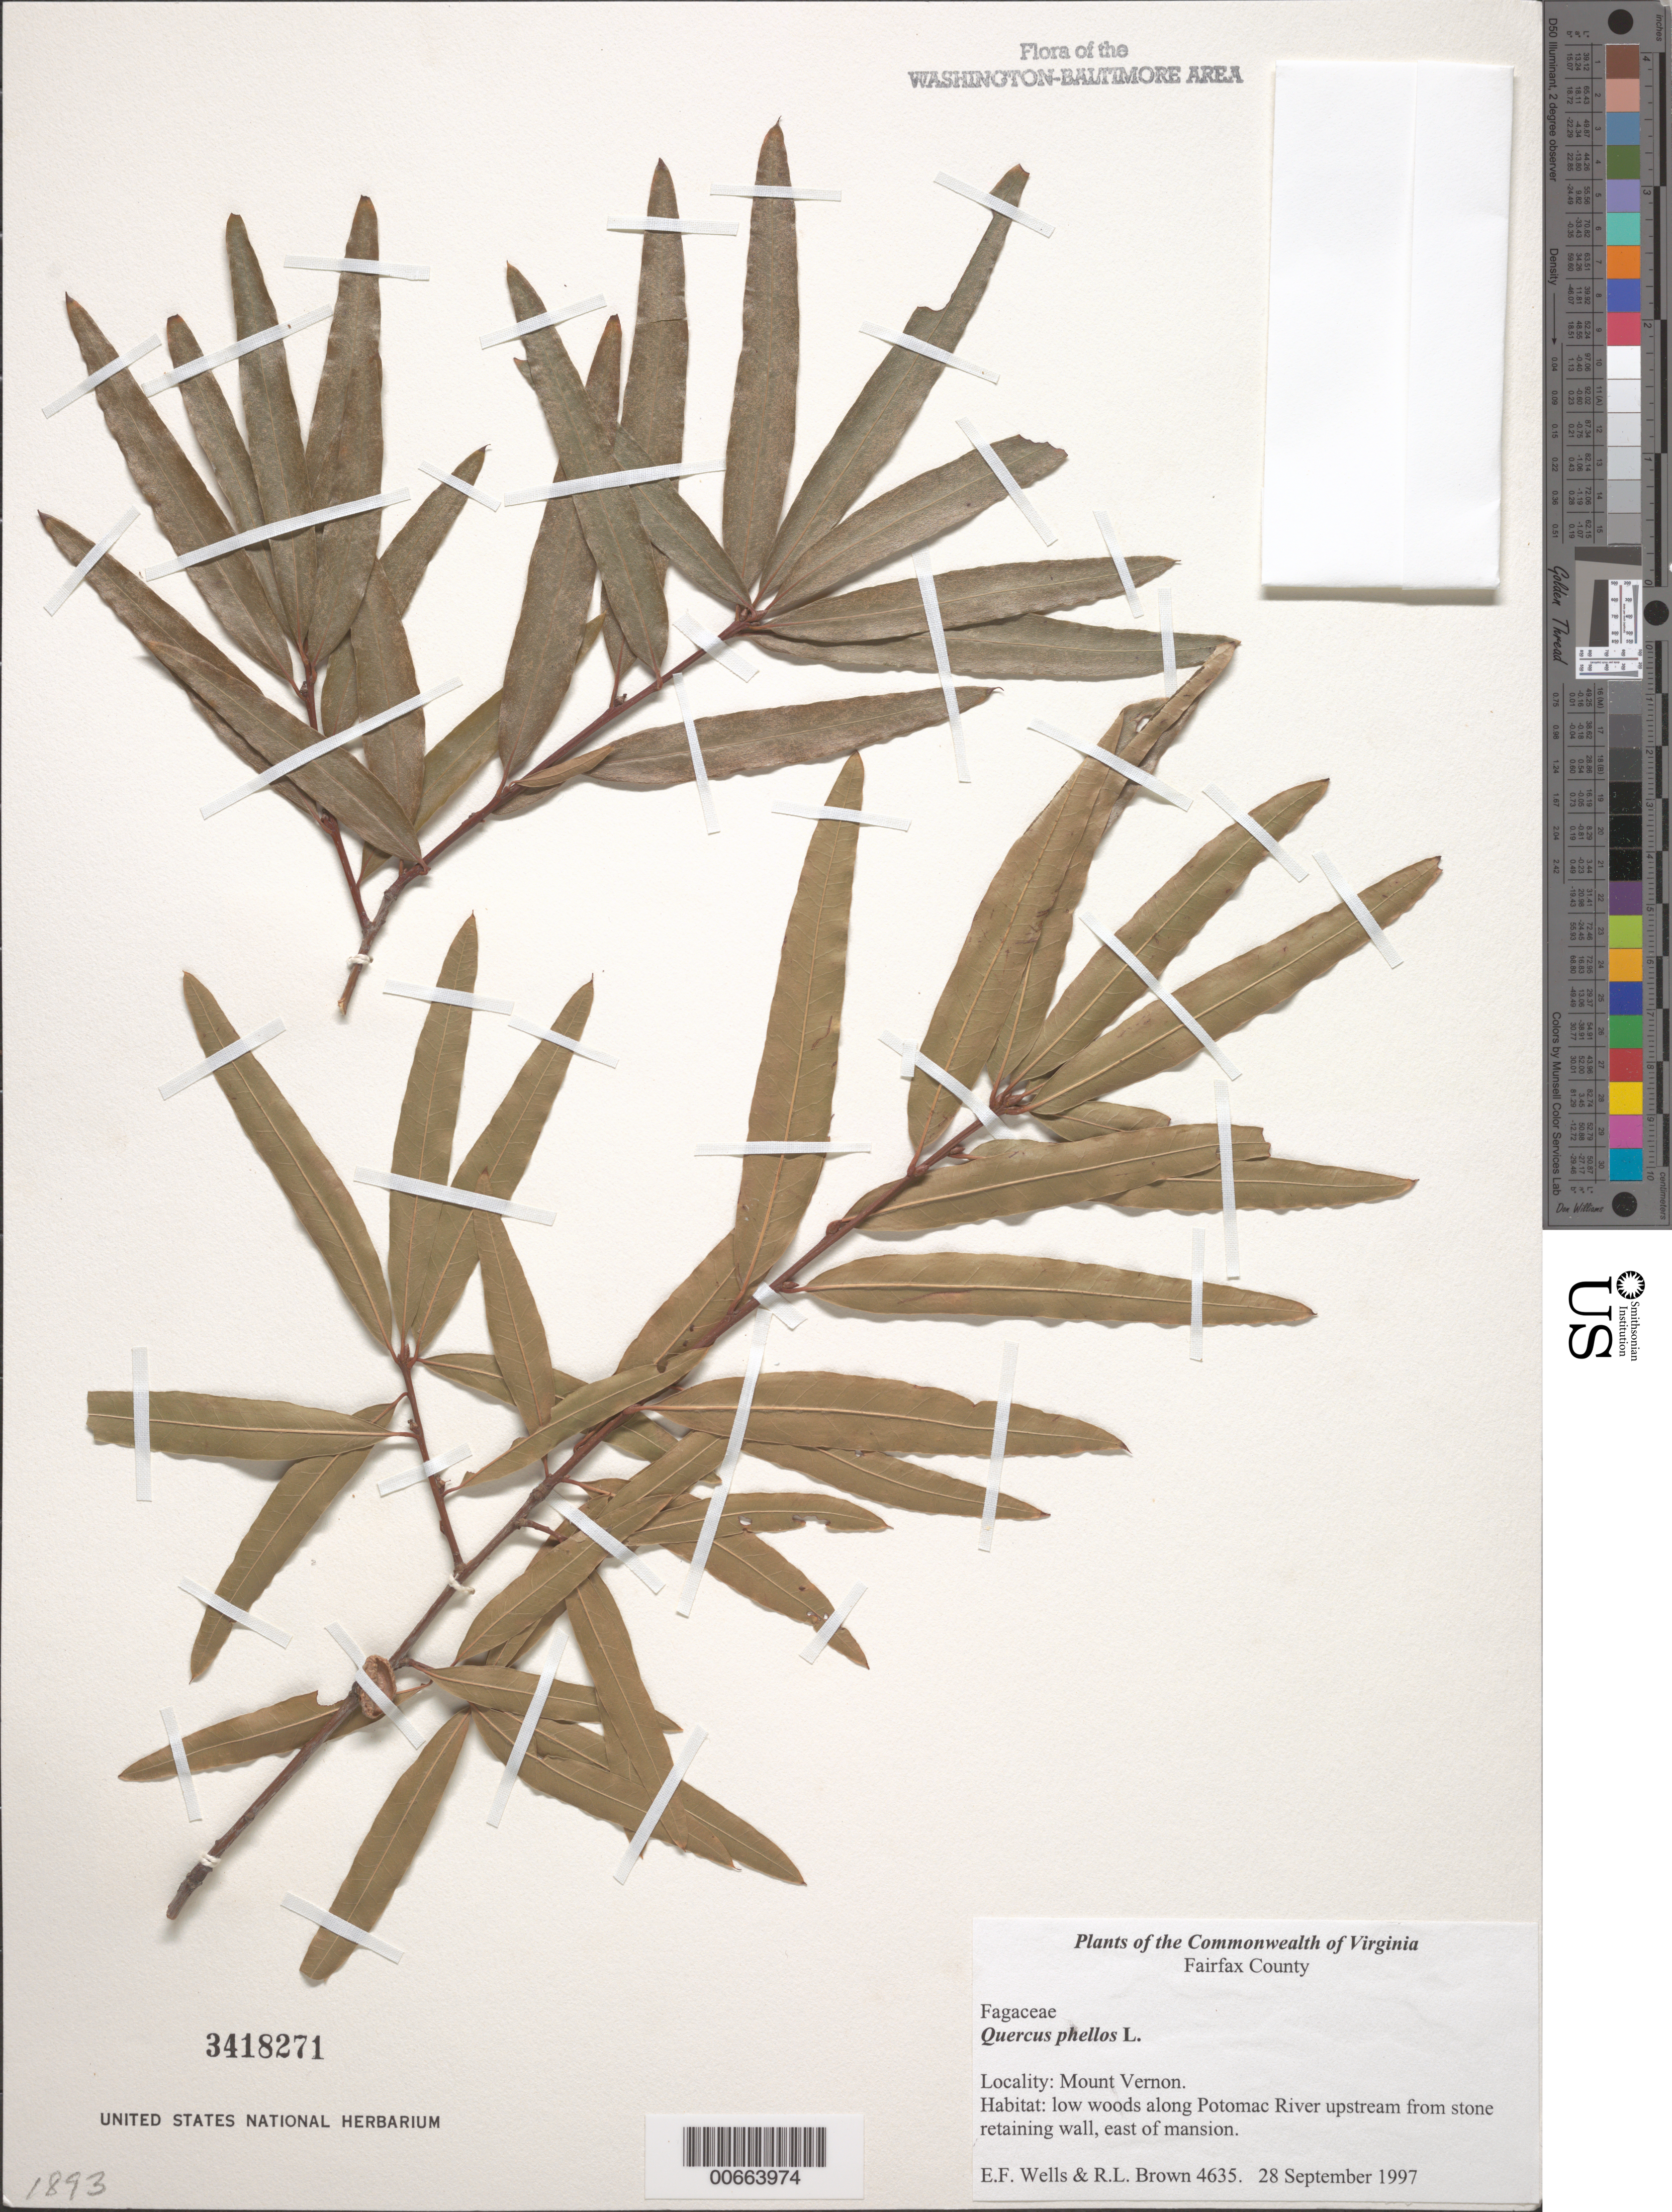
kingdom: Plantae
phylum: Tracheophyta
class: Magnoliopsida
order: Fagales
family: Fagaceae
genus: Quercus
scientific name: Quercus phellos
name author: L.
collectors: E. F. Wells & R. L. Brown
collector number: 4635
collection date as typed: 28 Sep 1997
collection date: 1997-09-28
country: United States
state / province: Virginia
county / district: Fairfax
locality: Mount Vernon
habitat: low woods near Potomac River upstream from stone retaining wall, east of mansion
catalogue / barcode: US 3418271